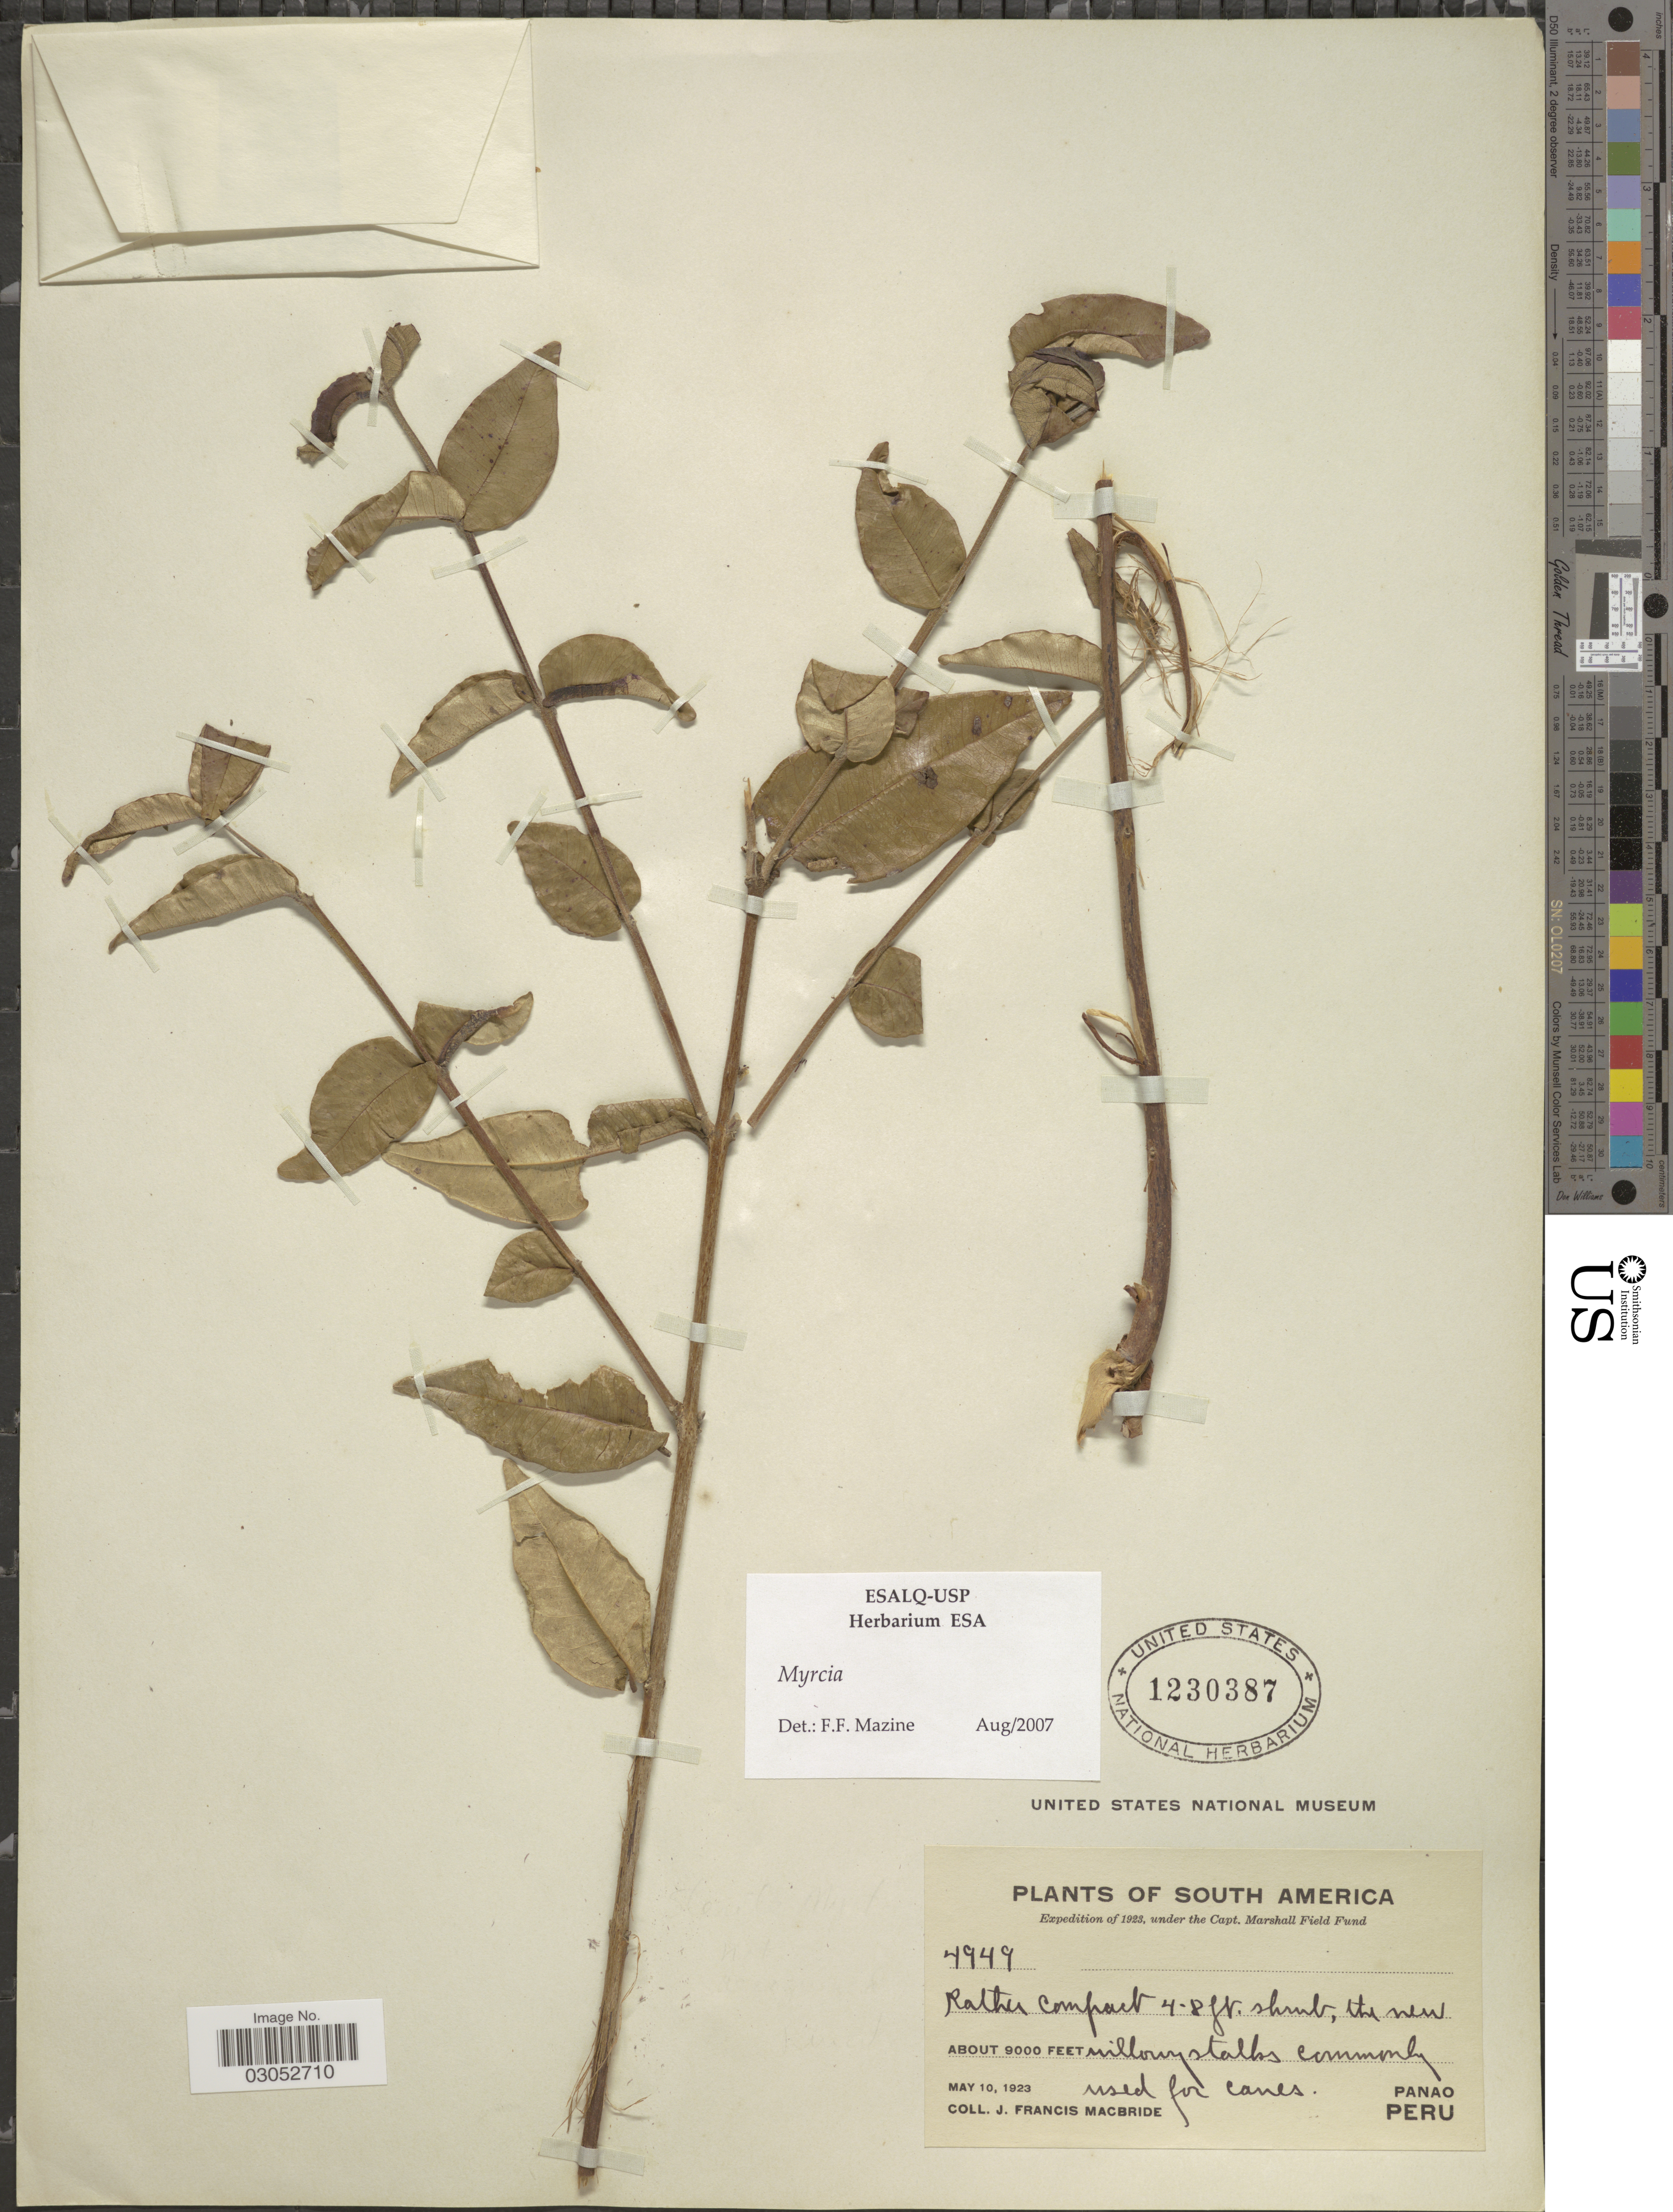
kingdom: Plantae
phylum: Tracheophyta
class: Magnoliopsida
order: Myrtales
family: Myrtaceae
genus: Myrcia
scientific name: Myrcia sp.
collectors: J. F. Macbride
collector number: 4949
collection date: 1923-05-10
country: Peru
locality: Panao.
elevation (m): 274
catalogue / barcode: US 1230387